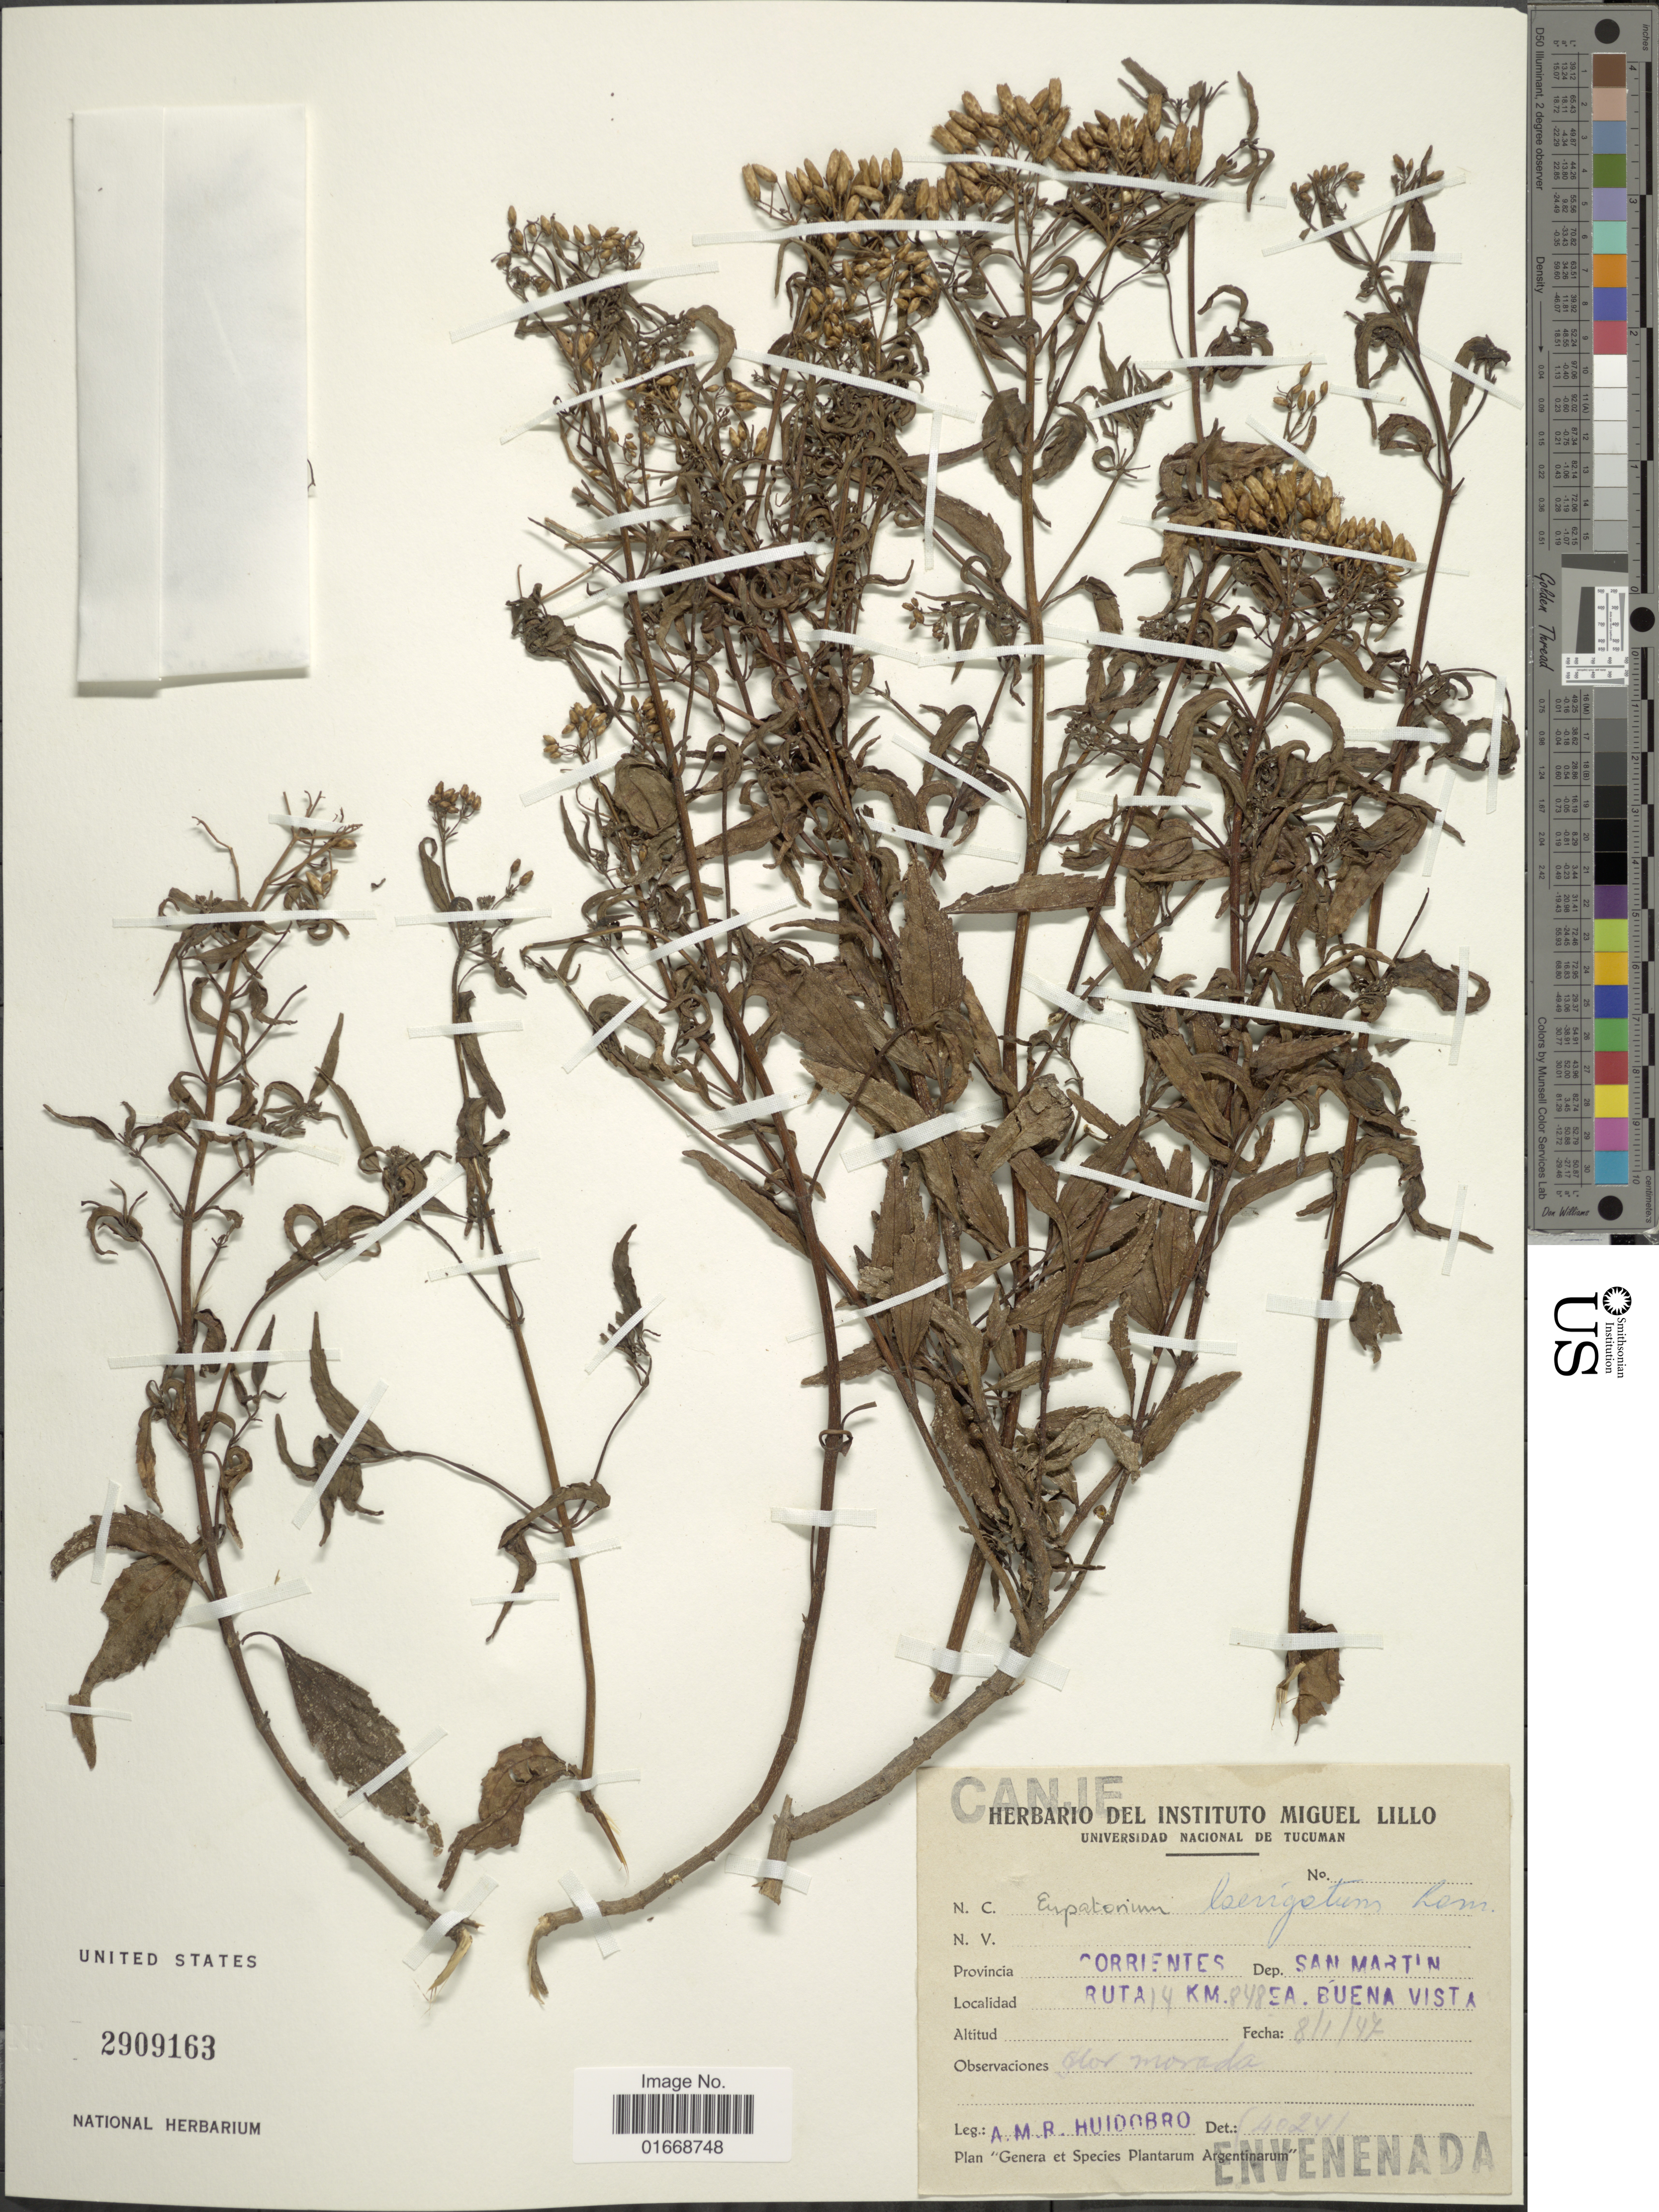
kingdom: Plantae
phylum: Tracheophyta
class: Magnoliopsida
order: Asterales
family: Asteraceae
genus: Chromolaena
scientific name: Chromolaena laevigatum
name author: Lam.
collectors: A. M. R. Huidobro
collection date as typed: Transcribed d/m/y: 8/1/47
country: Argentina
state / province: Corrientes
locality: Provincia Corrientes., Dep. San Martin, Ruta 14 Km. 848 Sa. Buena Vista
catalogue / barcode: US 2909163